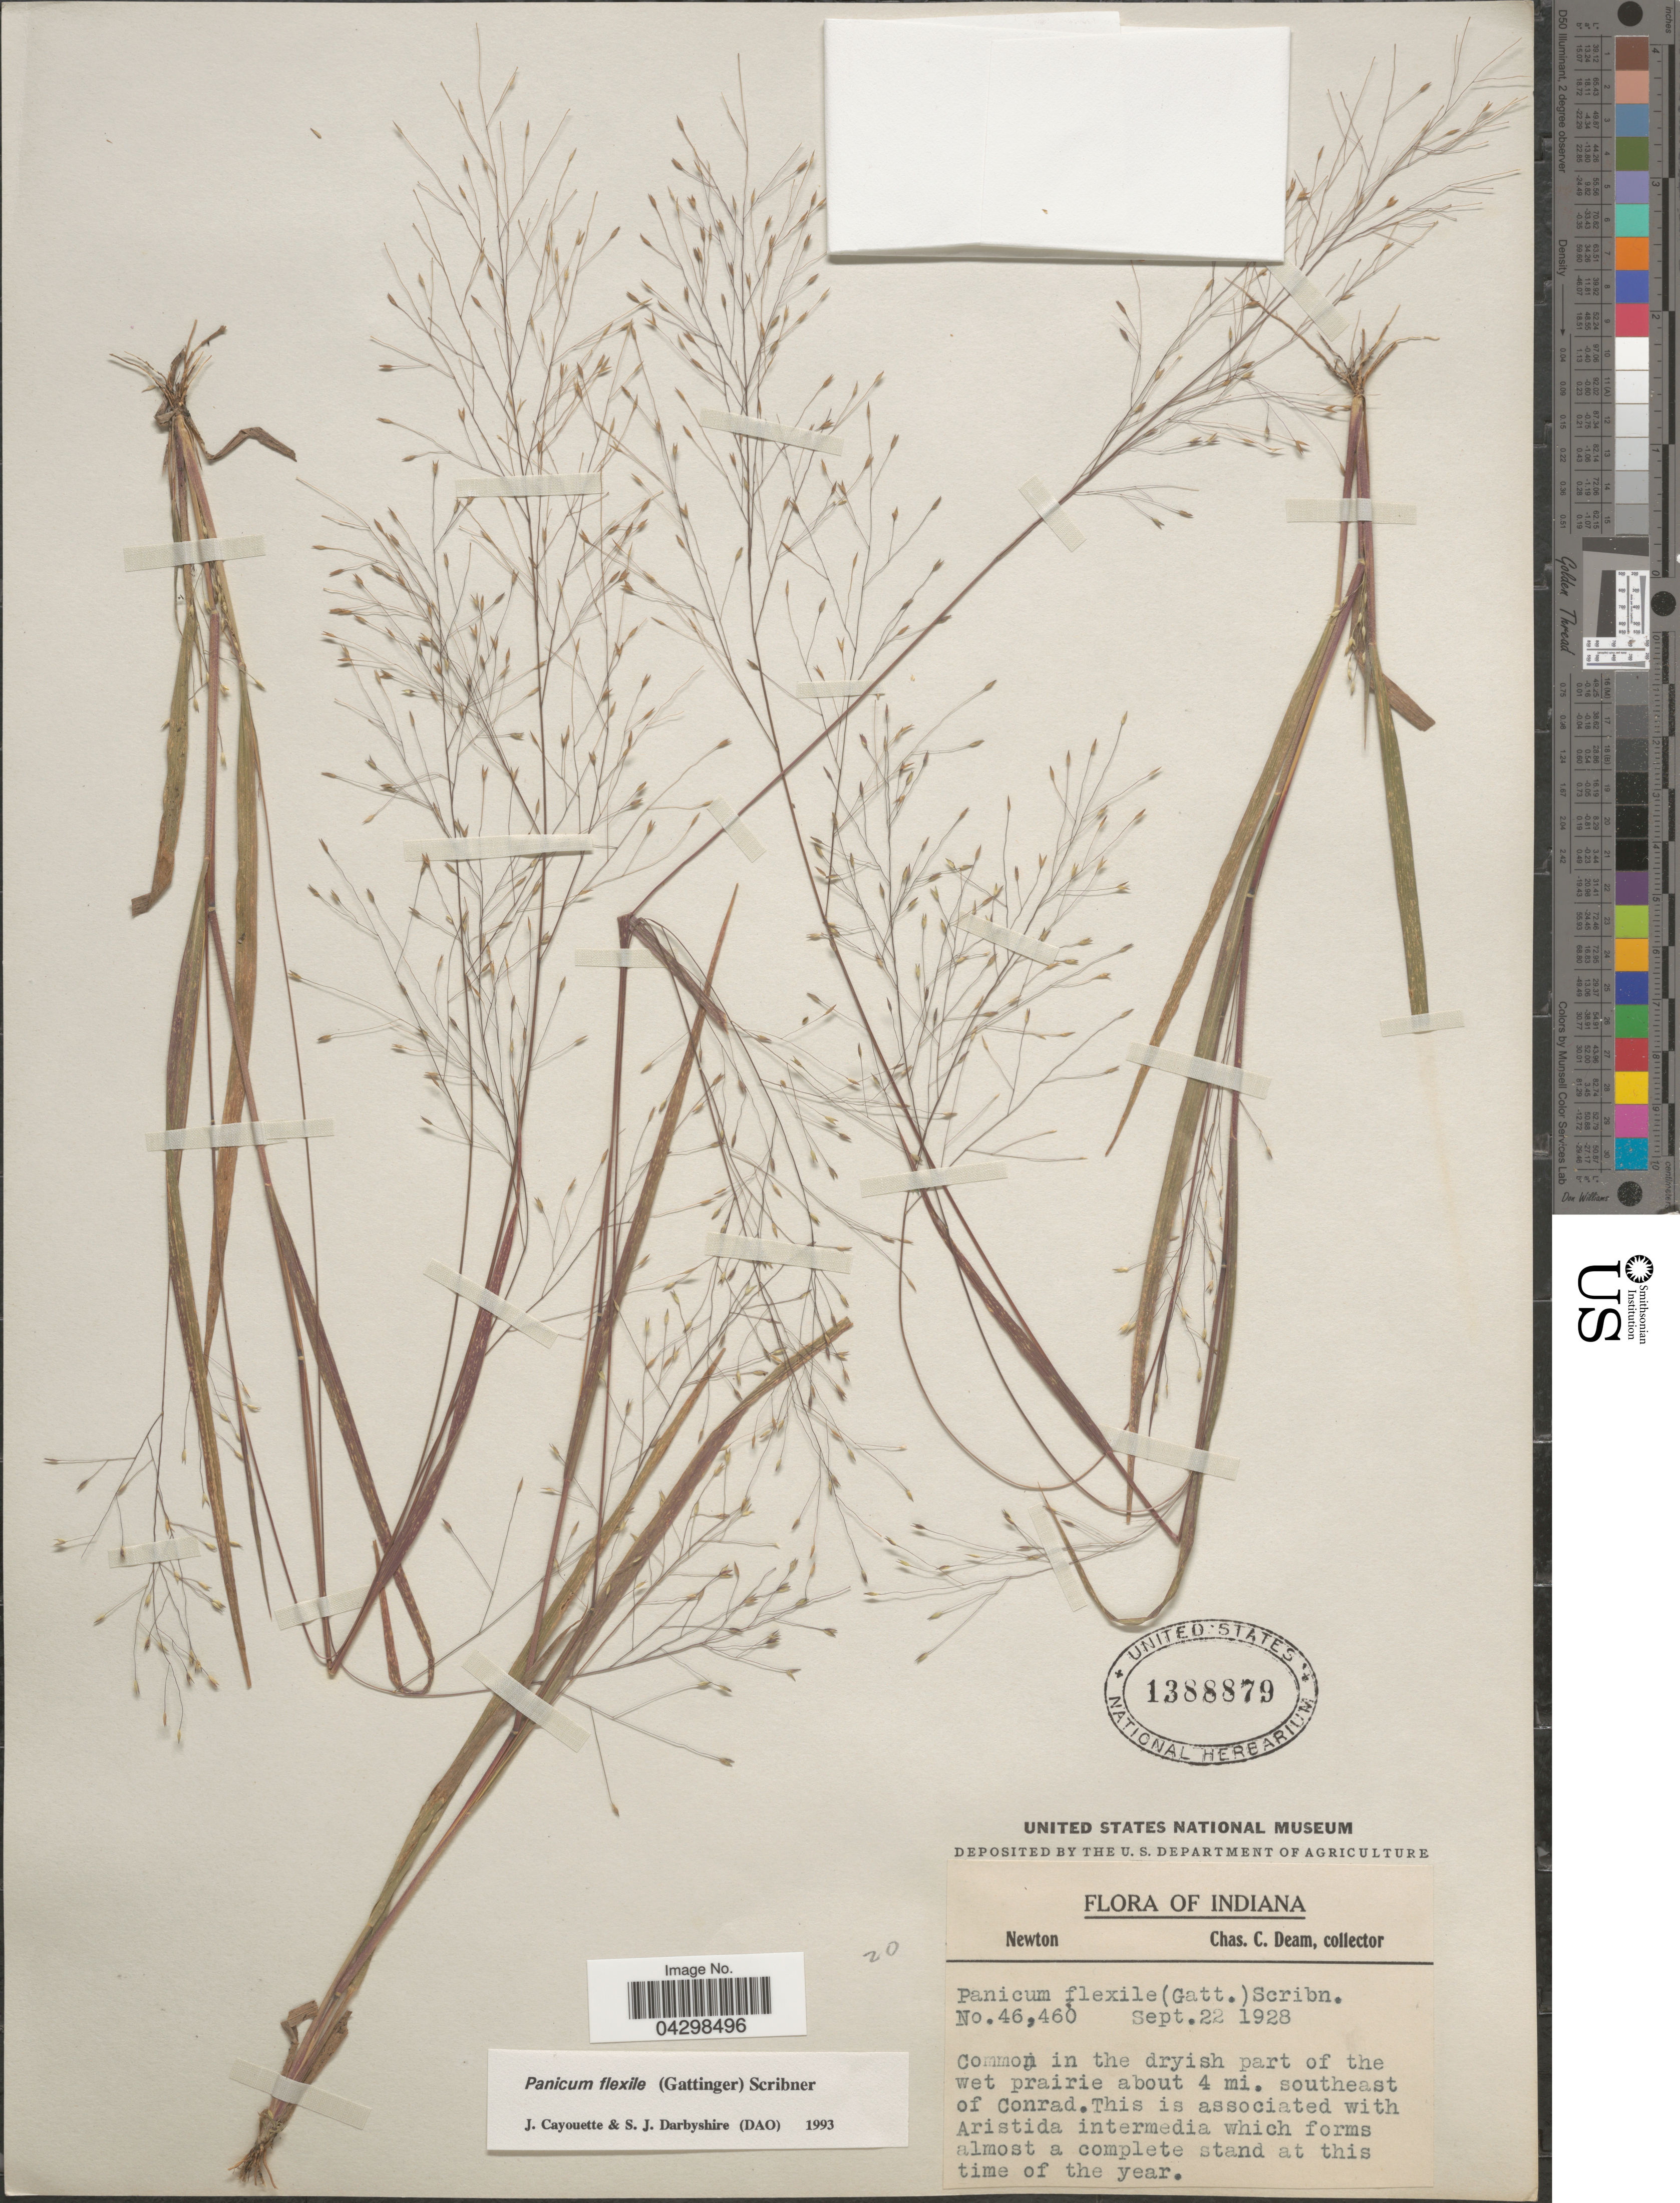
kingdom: Plantae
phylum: Tracheophyta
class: Liliopsida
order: Poales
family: Poaceae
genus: Panicum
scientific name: Panicum flexile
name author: (Gatt.) Scribn.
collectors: C. C. Deam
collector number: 46460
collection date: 1928-09-22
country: United States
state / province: Indiana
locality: Newton. Common in the dryish part of the wet prairie about 4 mi. southeast of Conrad.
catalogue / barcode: US 1388879